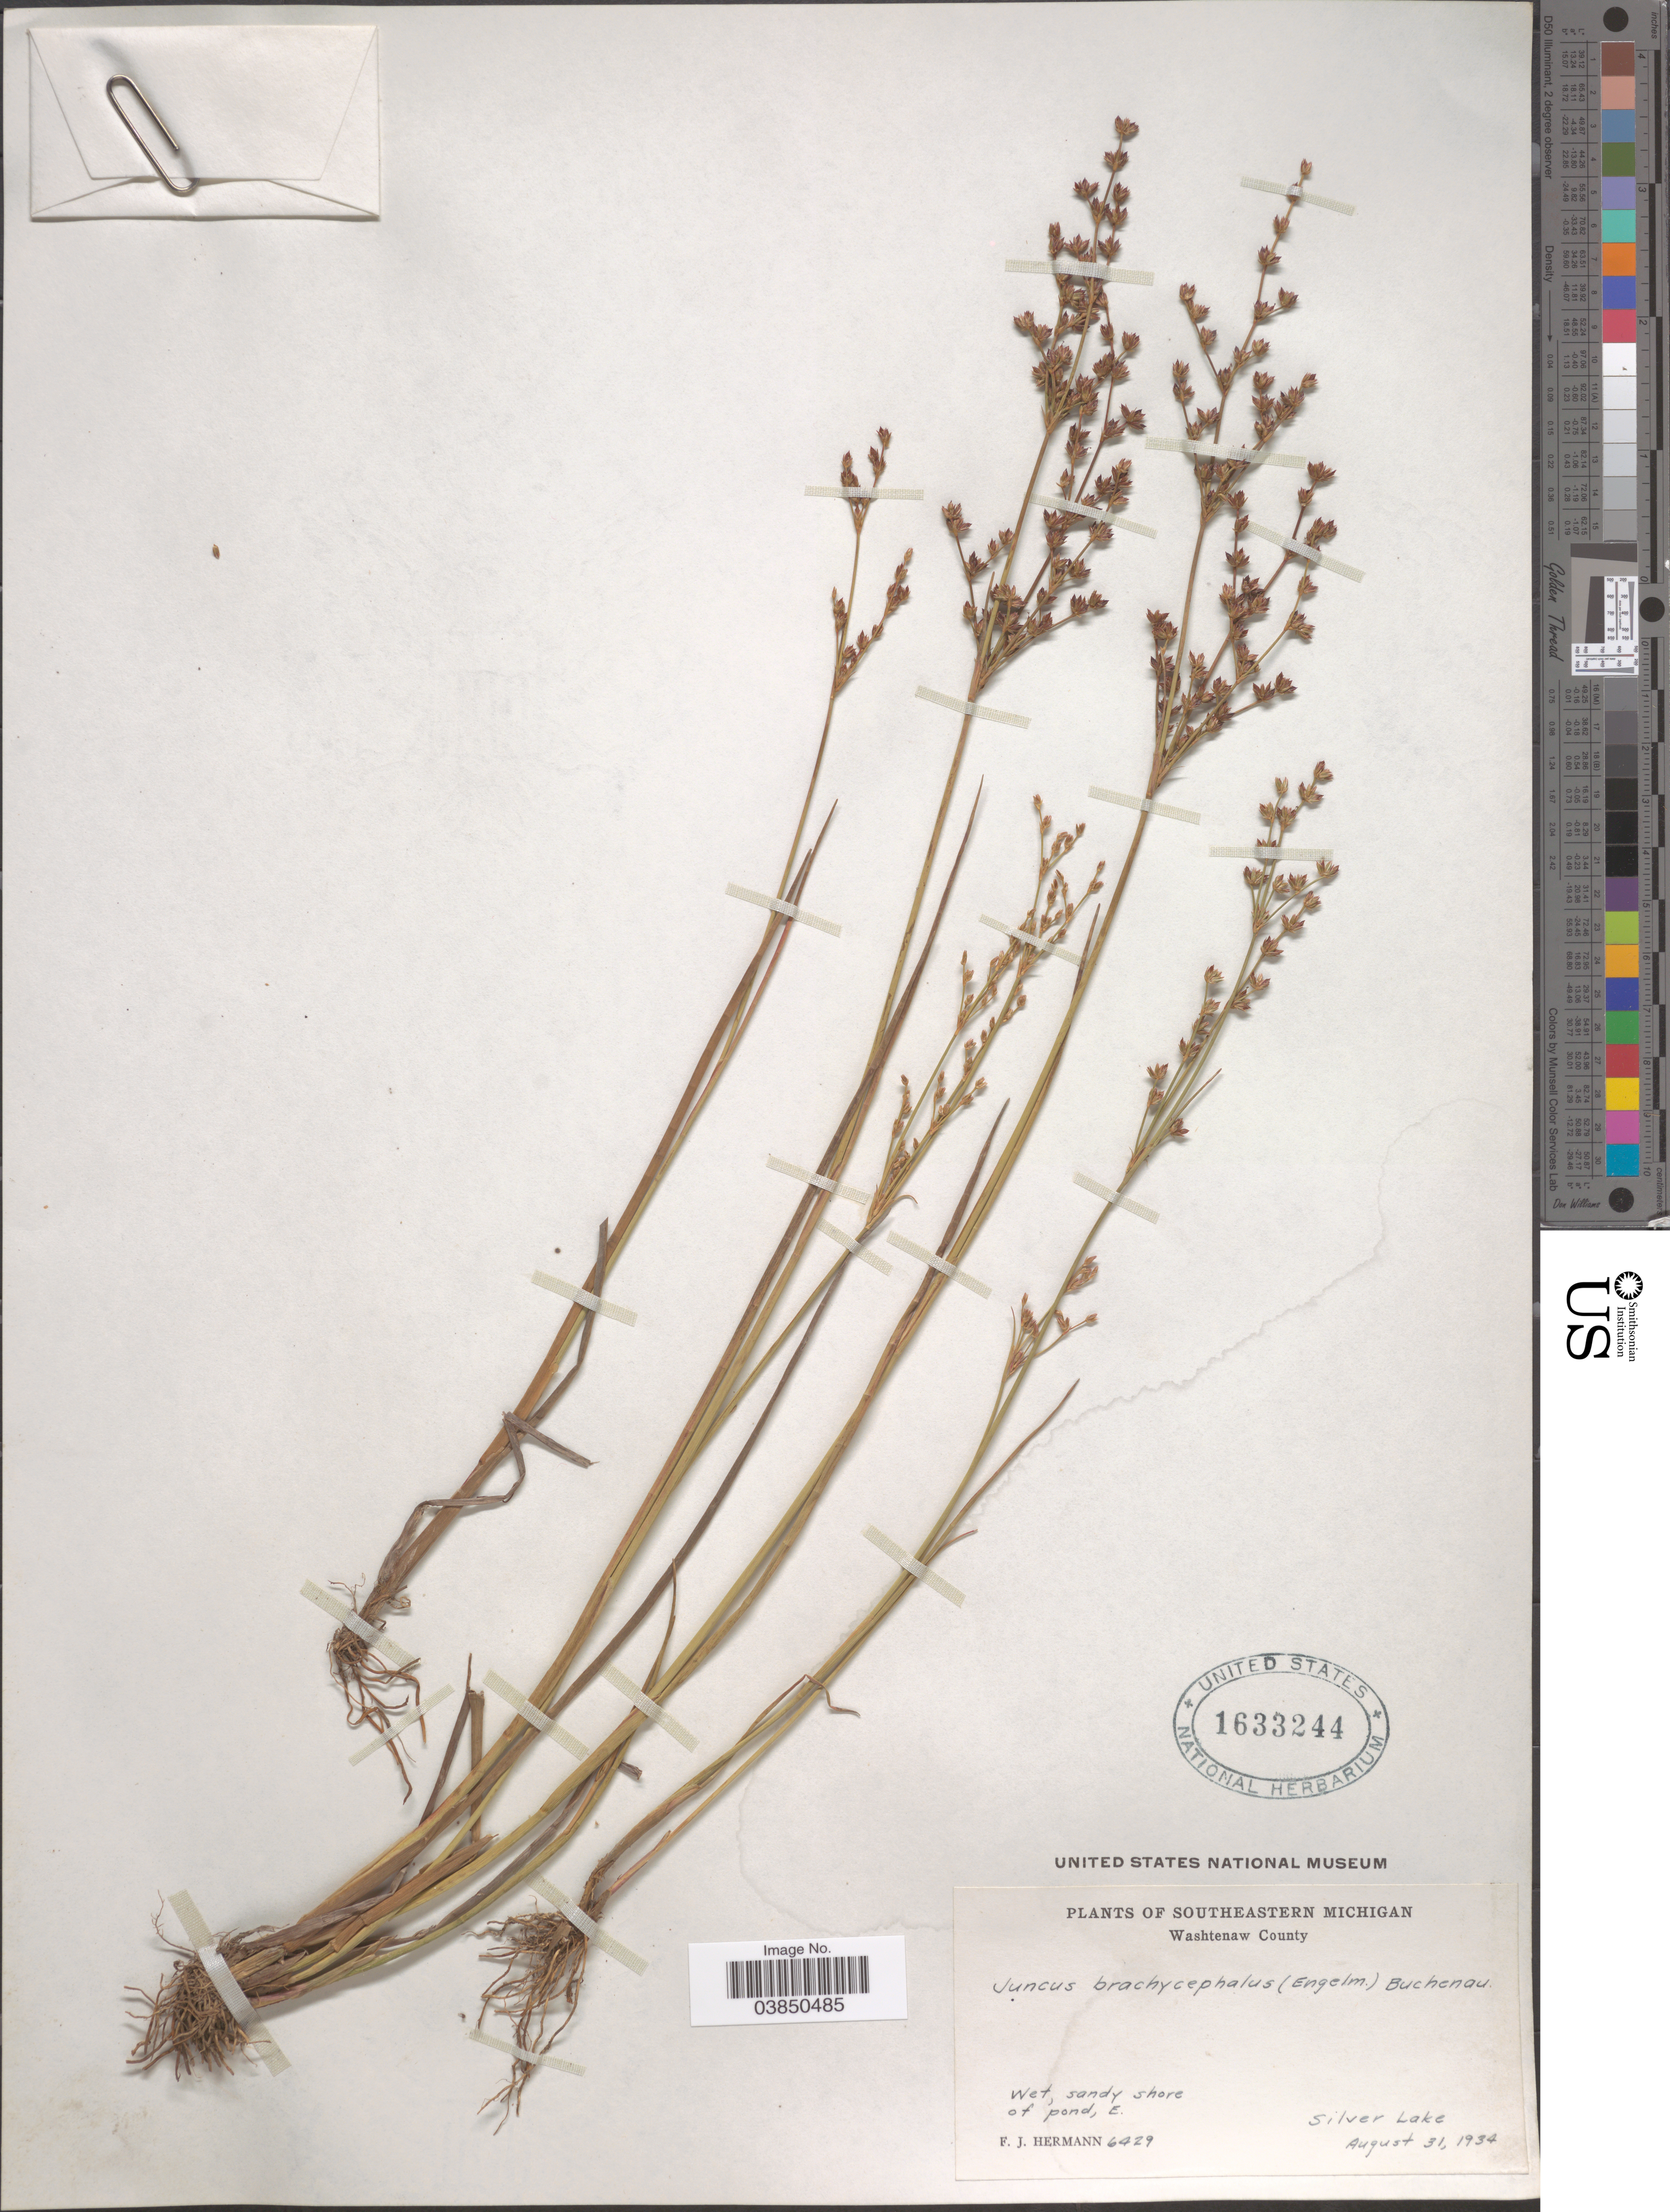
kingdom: Plantae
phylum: Tracheophyta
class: Liliopsida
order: Poales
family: Juncaceae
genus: Juncus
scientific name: Juncus brachycephalus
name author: (Engelm.) Buchenau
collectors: F. J. Hermann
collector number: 6429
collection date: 1934-08-31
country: United States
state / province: Michigan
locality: Southeastern Michigan. Washtenaw County. Wet, sandy shore of pond, E. Silver Lake.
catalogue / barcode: US 1633244